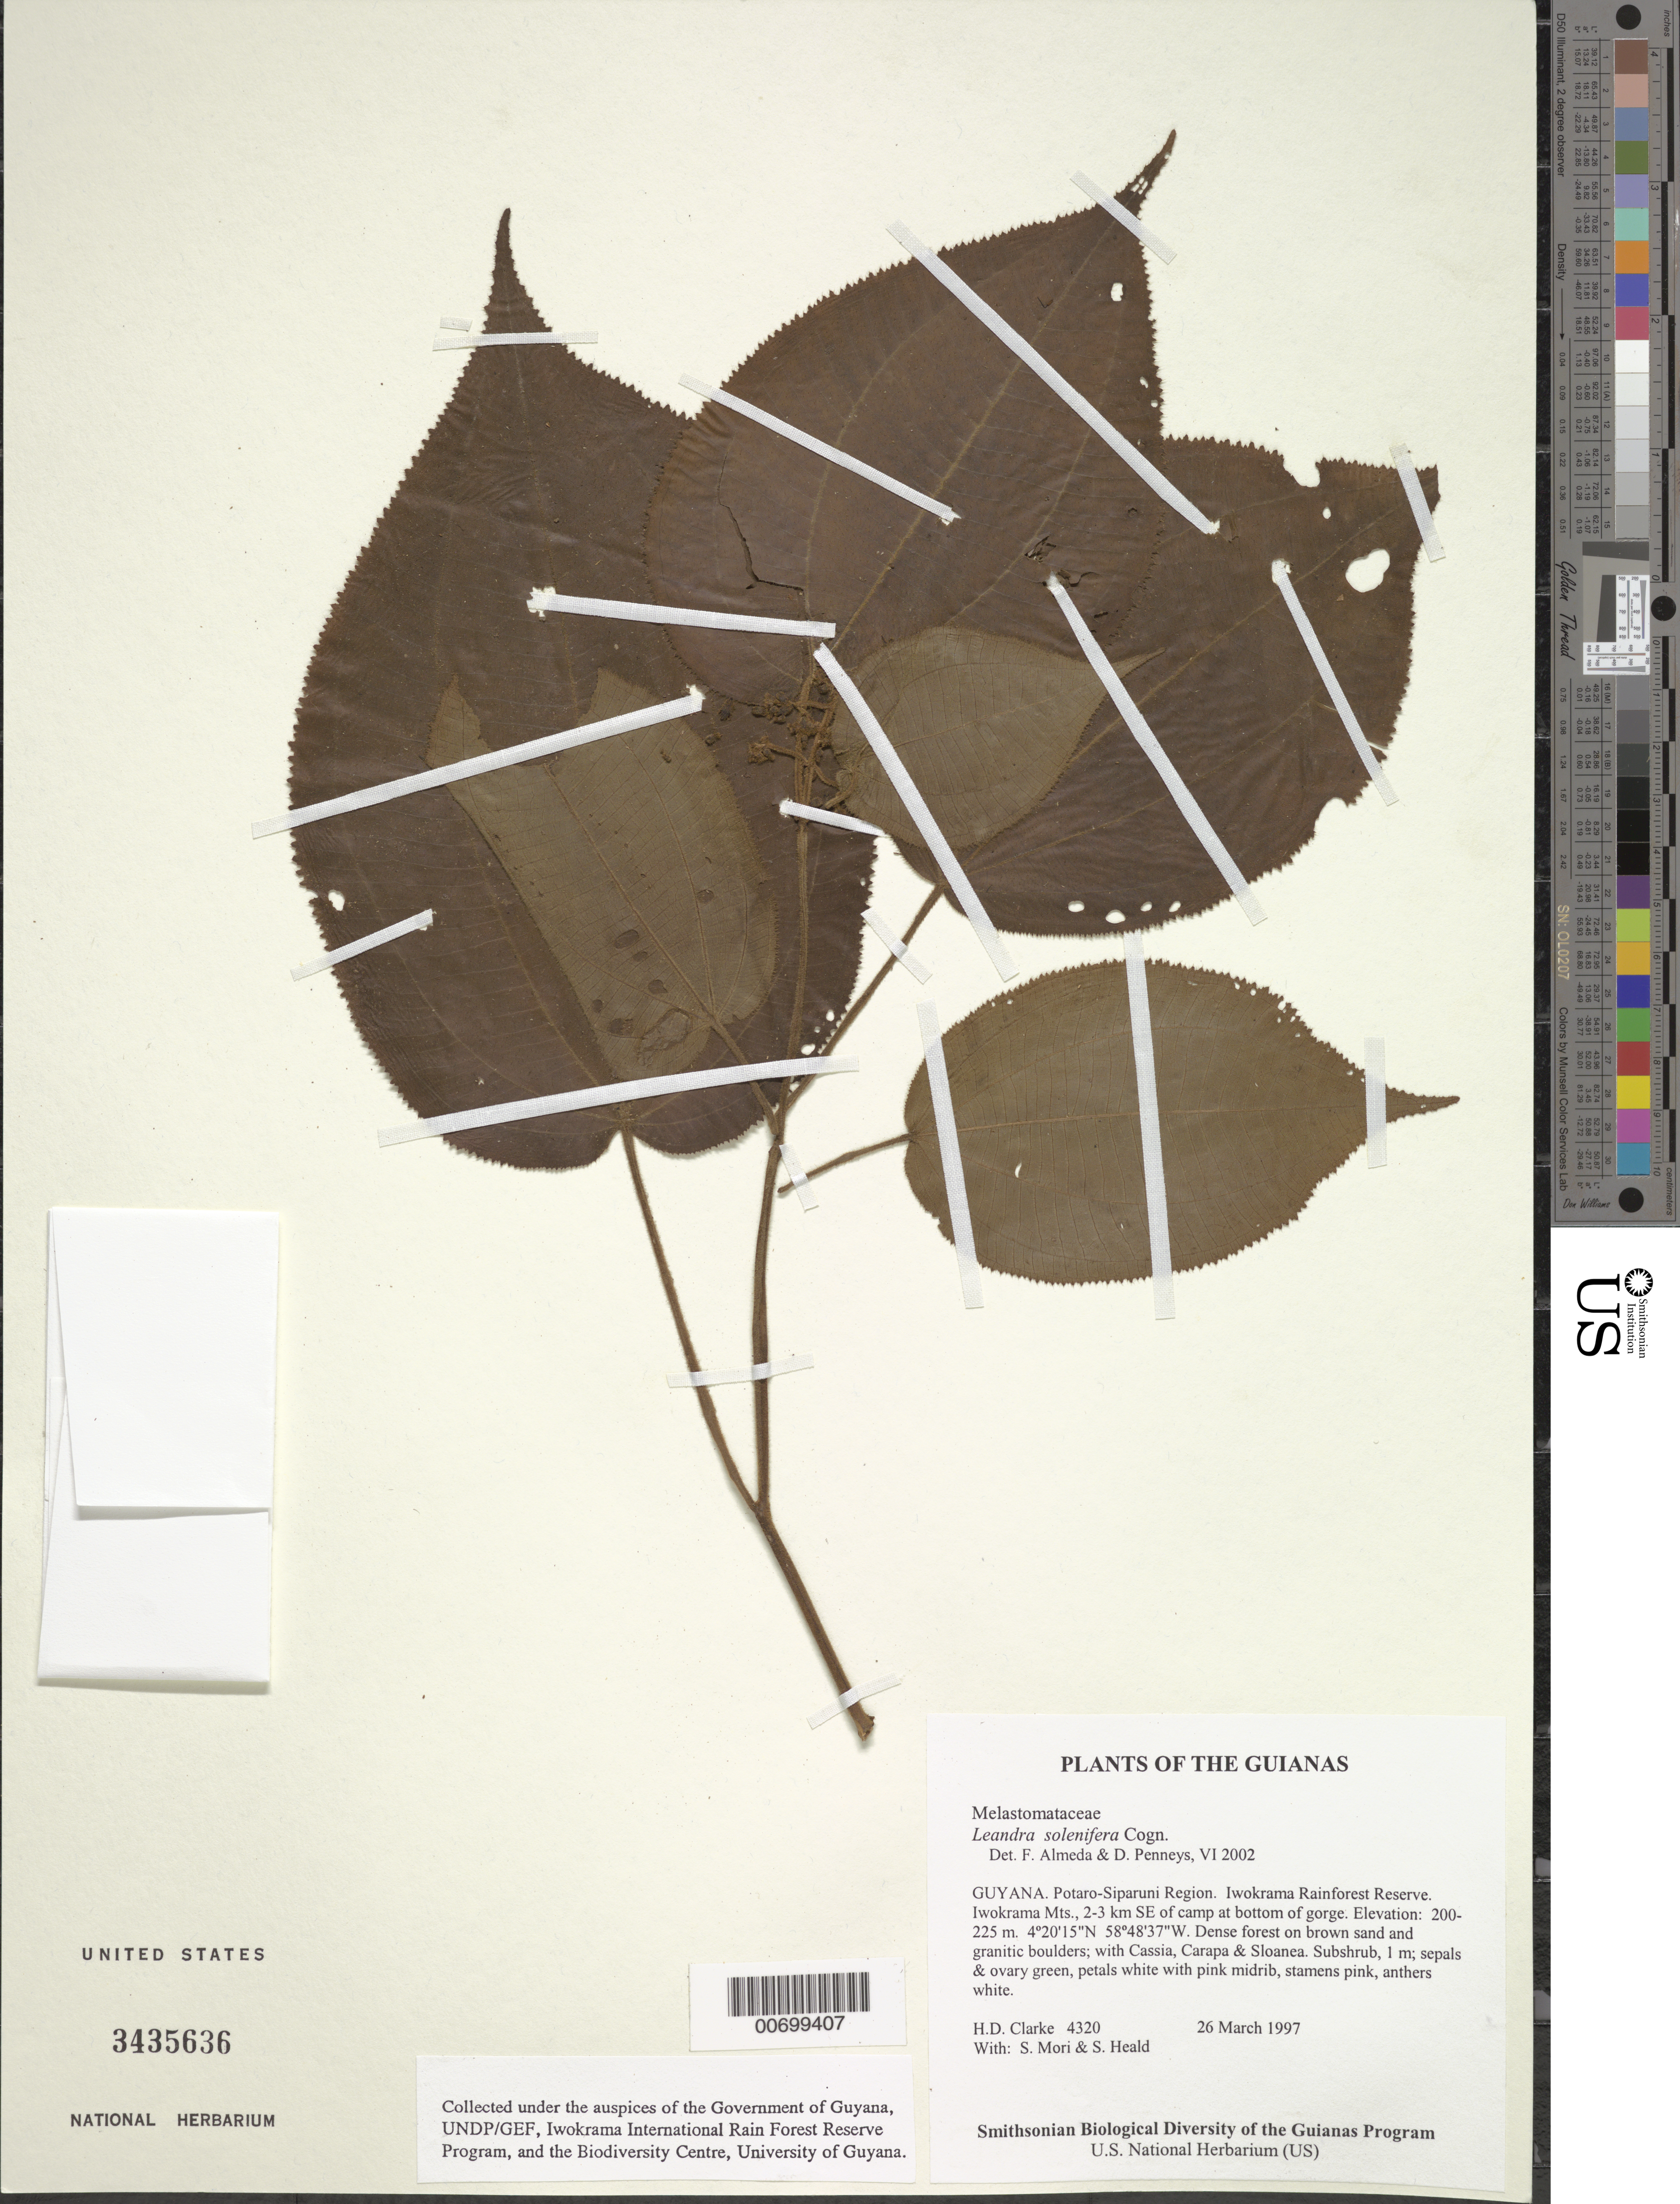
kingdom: Plantae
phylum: Tracheophyta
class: Magnoliopsida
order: Myrtales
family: Melastomataceae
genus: Leandra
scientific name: Leandra solenifera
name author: Cogn.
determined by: Almeda, F.; Penneys, D. S.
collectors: H. D. Clarke, S. Mori & S. Heald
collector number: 4320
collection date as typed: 26 March 1997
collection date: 1997-03-26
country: Guyana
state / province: Potaro-Siparuni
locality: Iwokrama Rainforest Reserve. Iwokrama Mts., 2-3 km SE of camp at bottom of gorge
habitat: Dense forest on brown sand and granitic boulders; with Cassia, Carapa & Sloanea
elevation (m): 200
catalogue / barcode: US 3435636